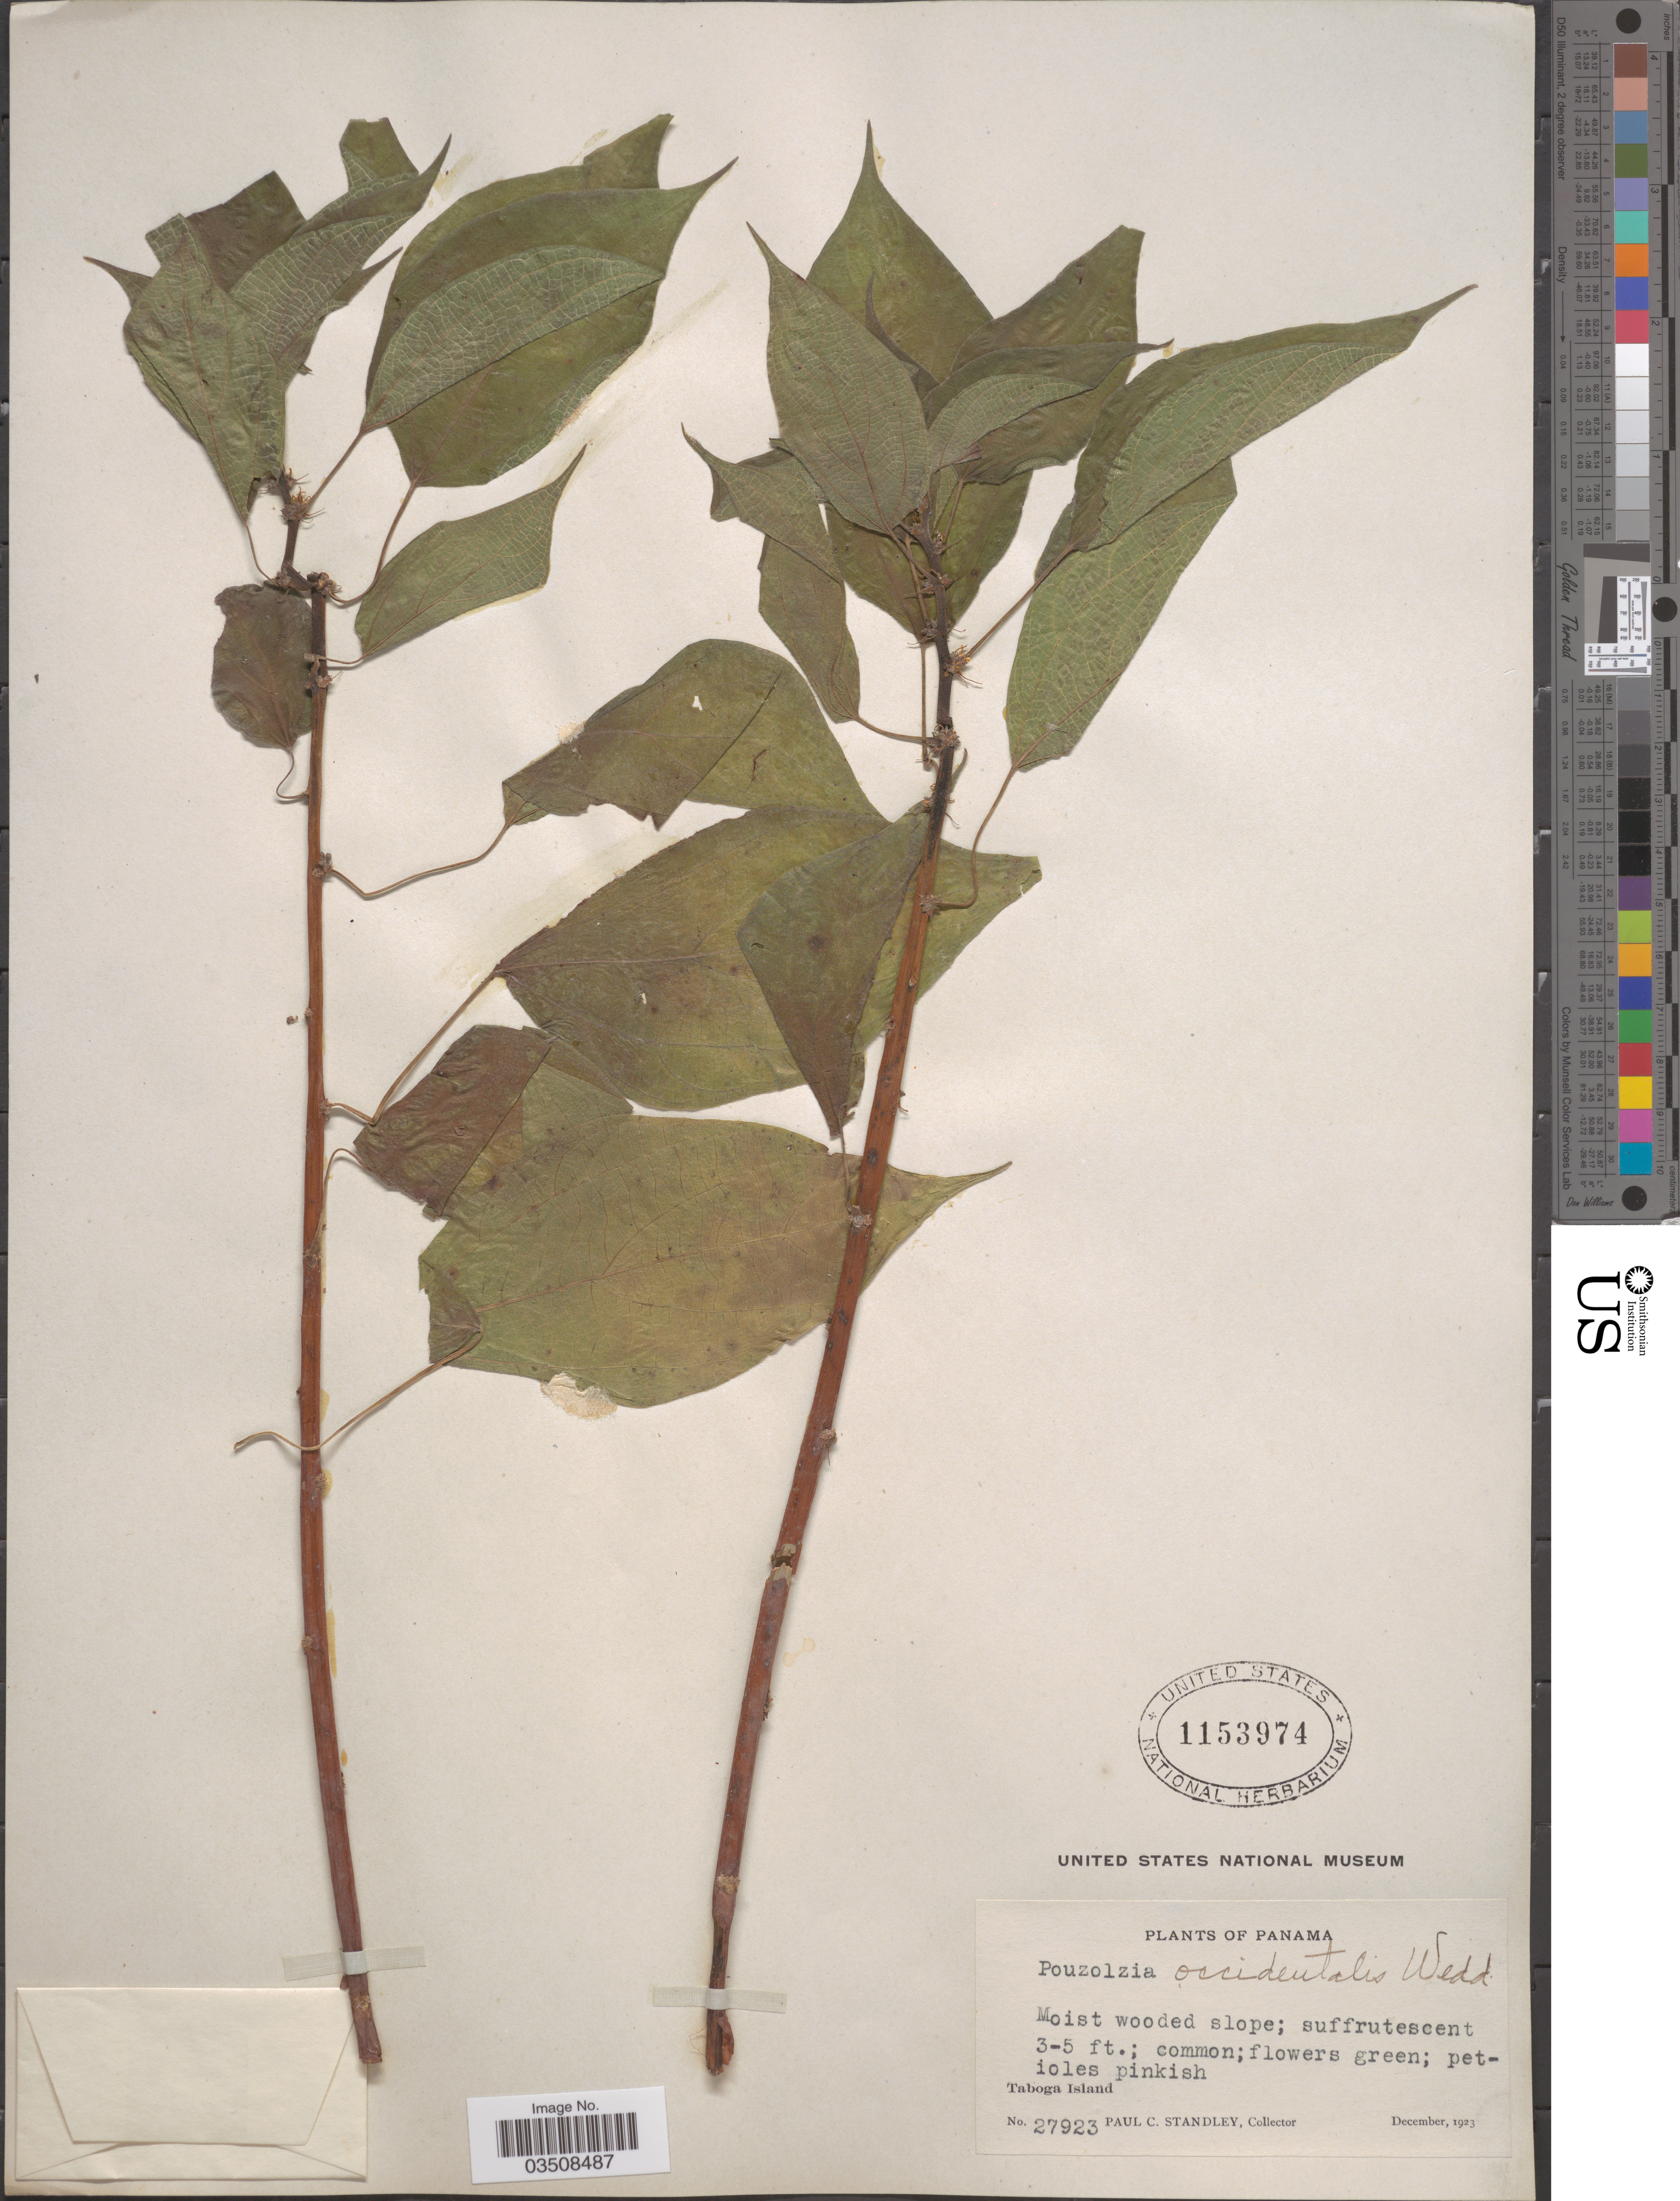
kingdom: Plantae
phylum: Tracheophyta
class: Magnoliopsida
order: Rosales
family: Urticaceae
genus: Pouzolzia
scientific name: Pouzolzia occidentalis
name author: (Liebm.) Wedd.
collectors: P. C. Standley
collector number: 27923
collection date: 1923-12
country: Panama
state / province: Panamá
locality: Taboga Island.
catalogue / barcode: US 1153974